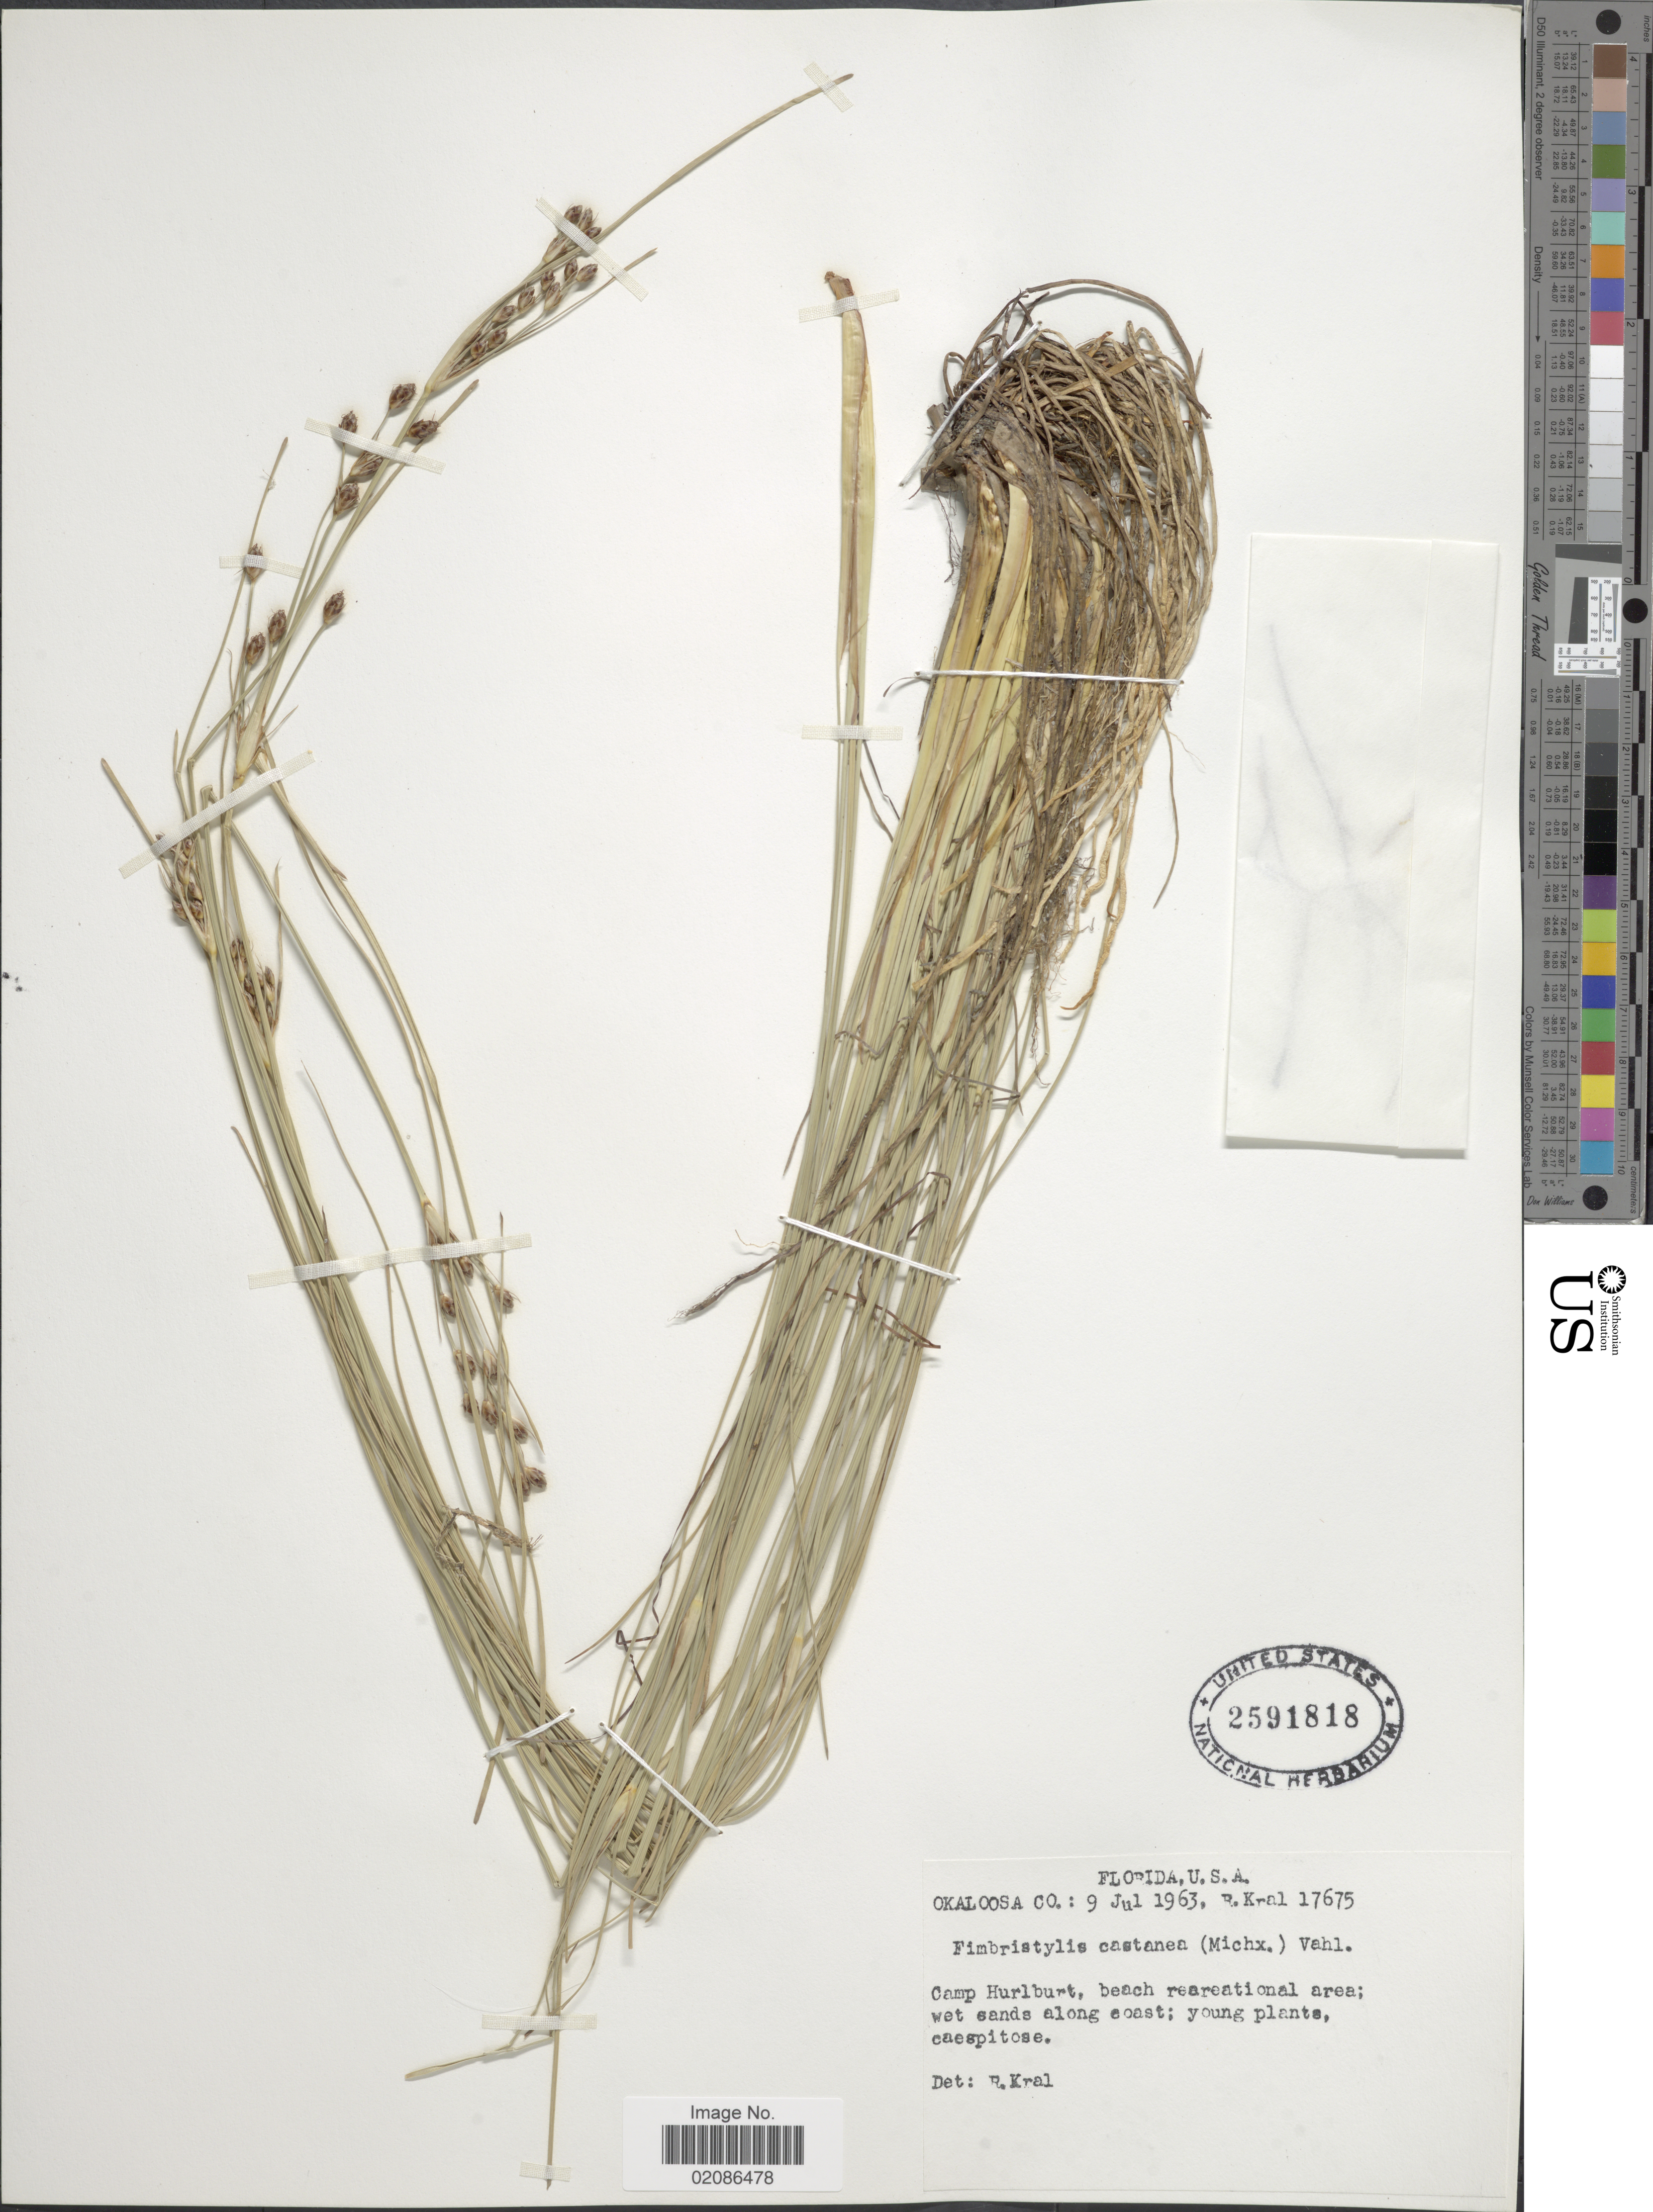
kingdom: Plantae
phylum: Tracheophyta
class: Liliopsida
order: Poales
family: Cyperaceae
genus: Fimbristylis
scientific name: Fimbristylis castanea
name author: (Michx.) Vahl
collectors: R. Kral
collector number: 17675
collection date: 1963-07-09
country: United States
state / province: Florida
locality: Okaloosa Co., Camp Hurlburt, beach recreational area; wet sands along coast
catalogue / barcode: US 2591818